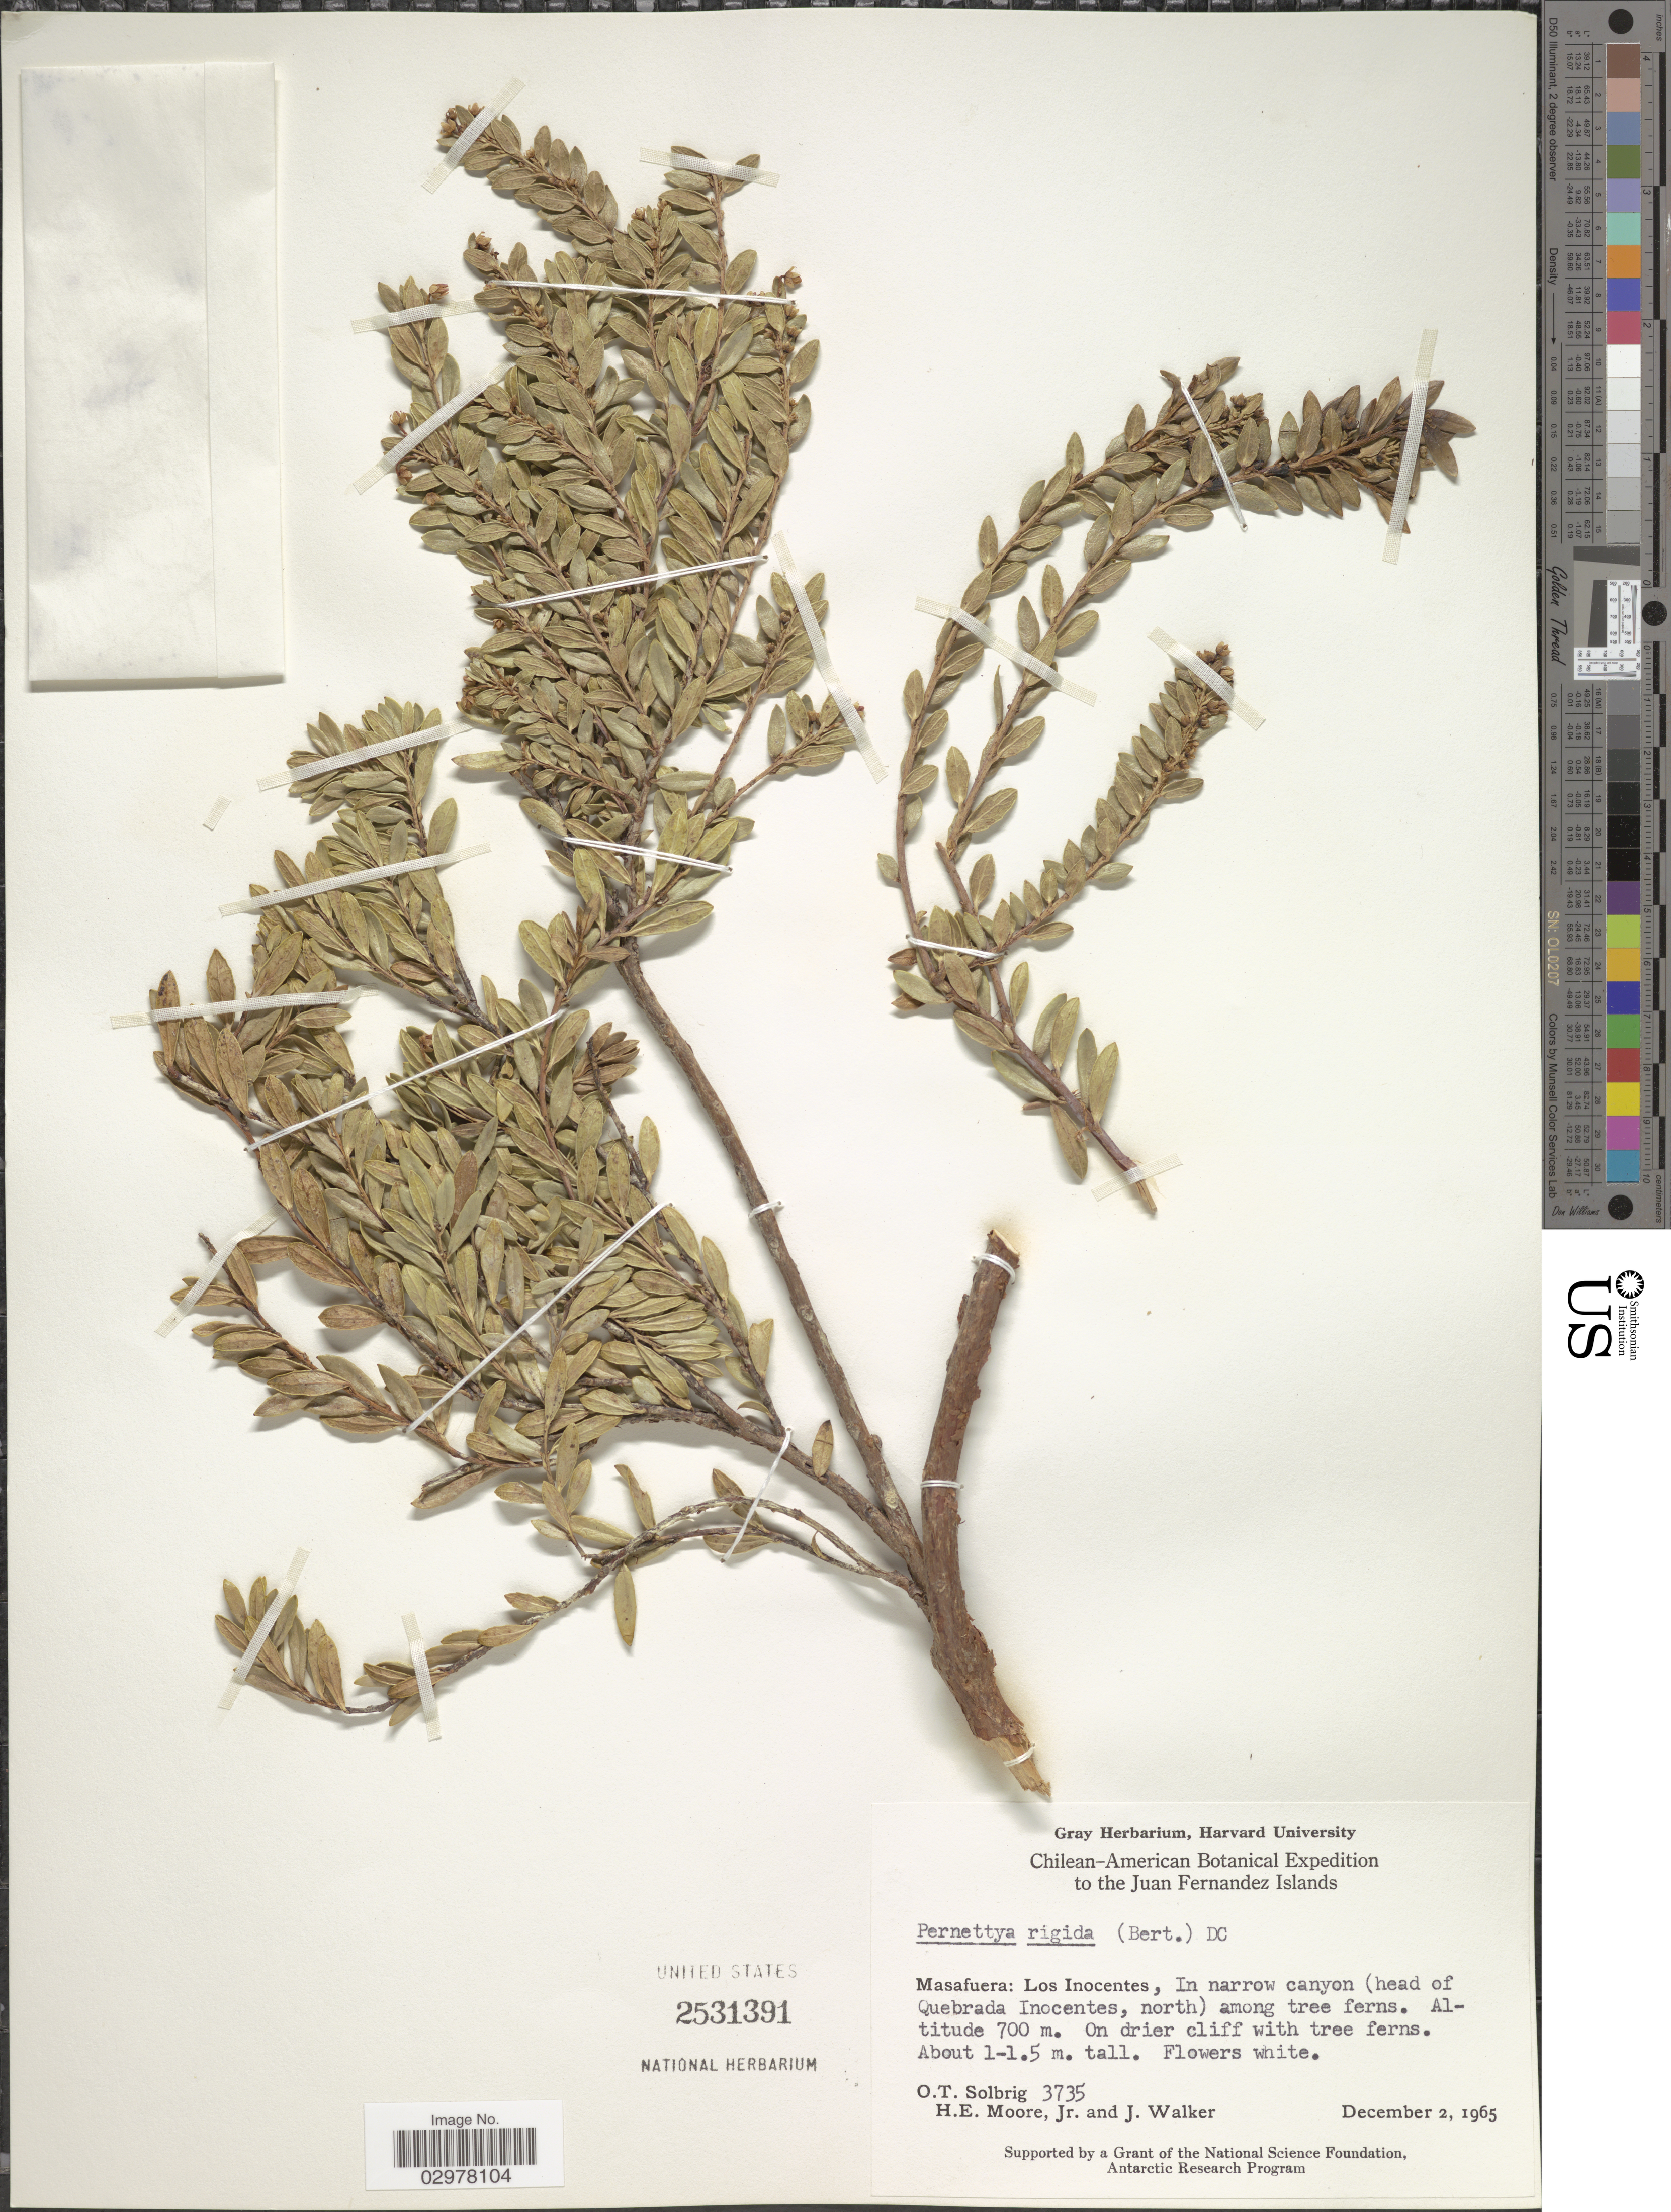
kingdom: Plantae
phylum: Tracheophyta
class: Magnoliopsida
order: Ericales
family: Ericaceae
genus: Pernettya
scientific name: Pernettya rigida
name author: (Bertero ex Colla) DC.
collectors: O. T. Solbrig, H. Moore & J. Walker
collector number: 3735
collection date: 1965-12-02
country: Chile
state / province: Valparaíso (V)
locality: Juan Fernandez Islands. Masafuera: Los Inocentes, In narrow canyon (head of Quebrada Inocentes, north) among tree ferns.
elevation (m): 700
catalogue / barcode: US 2531391